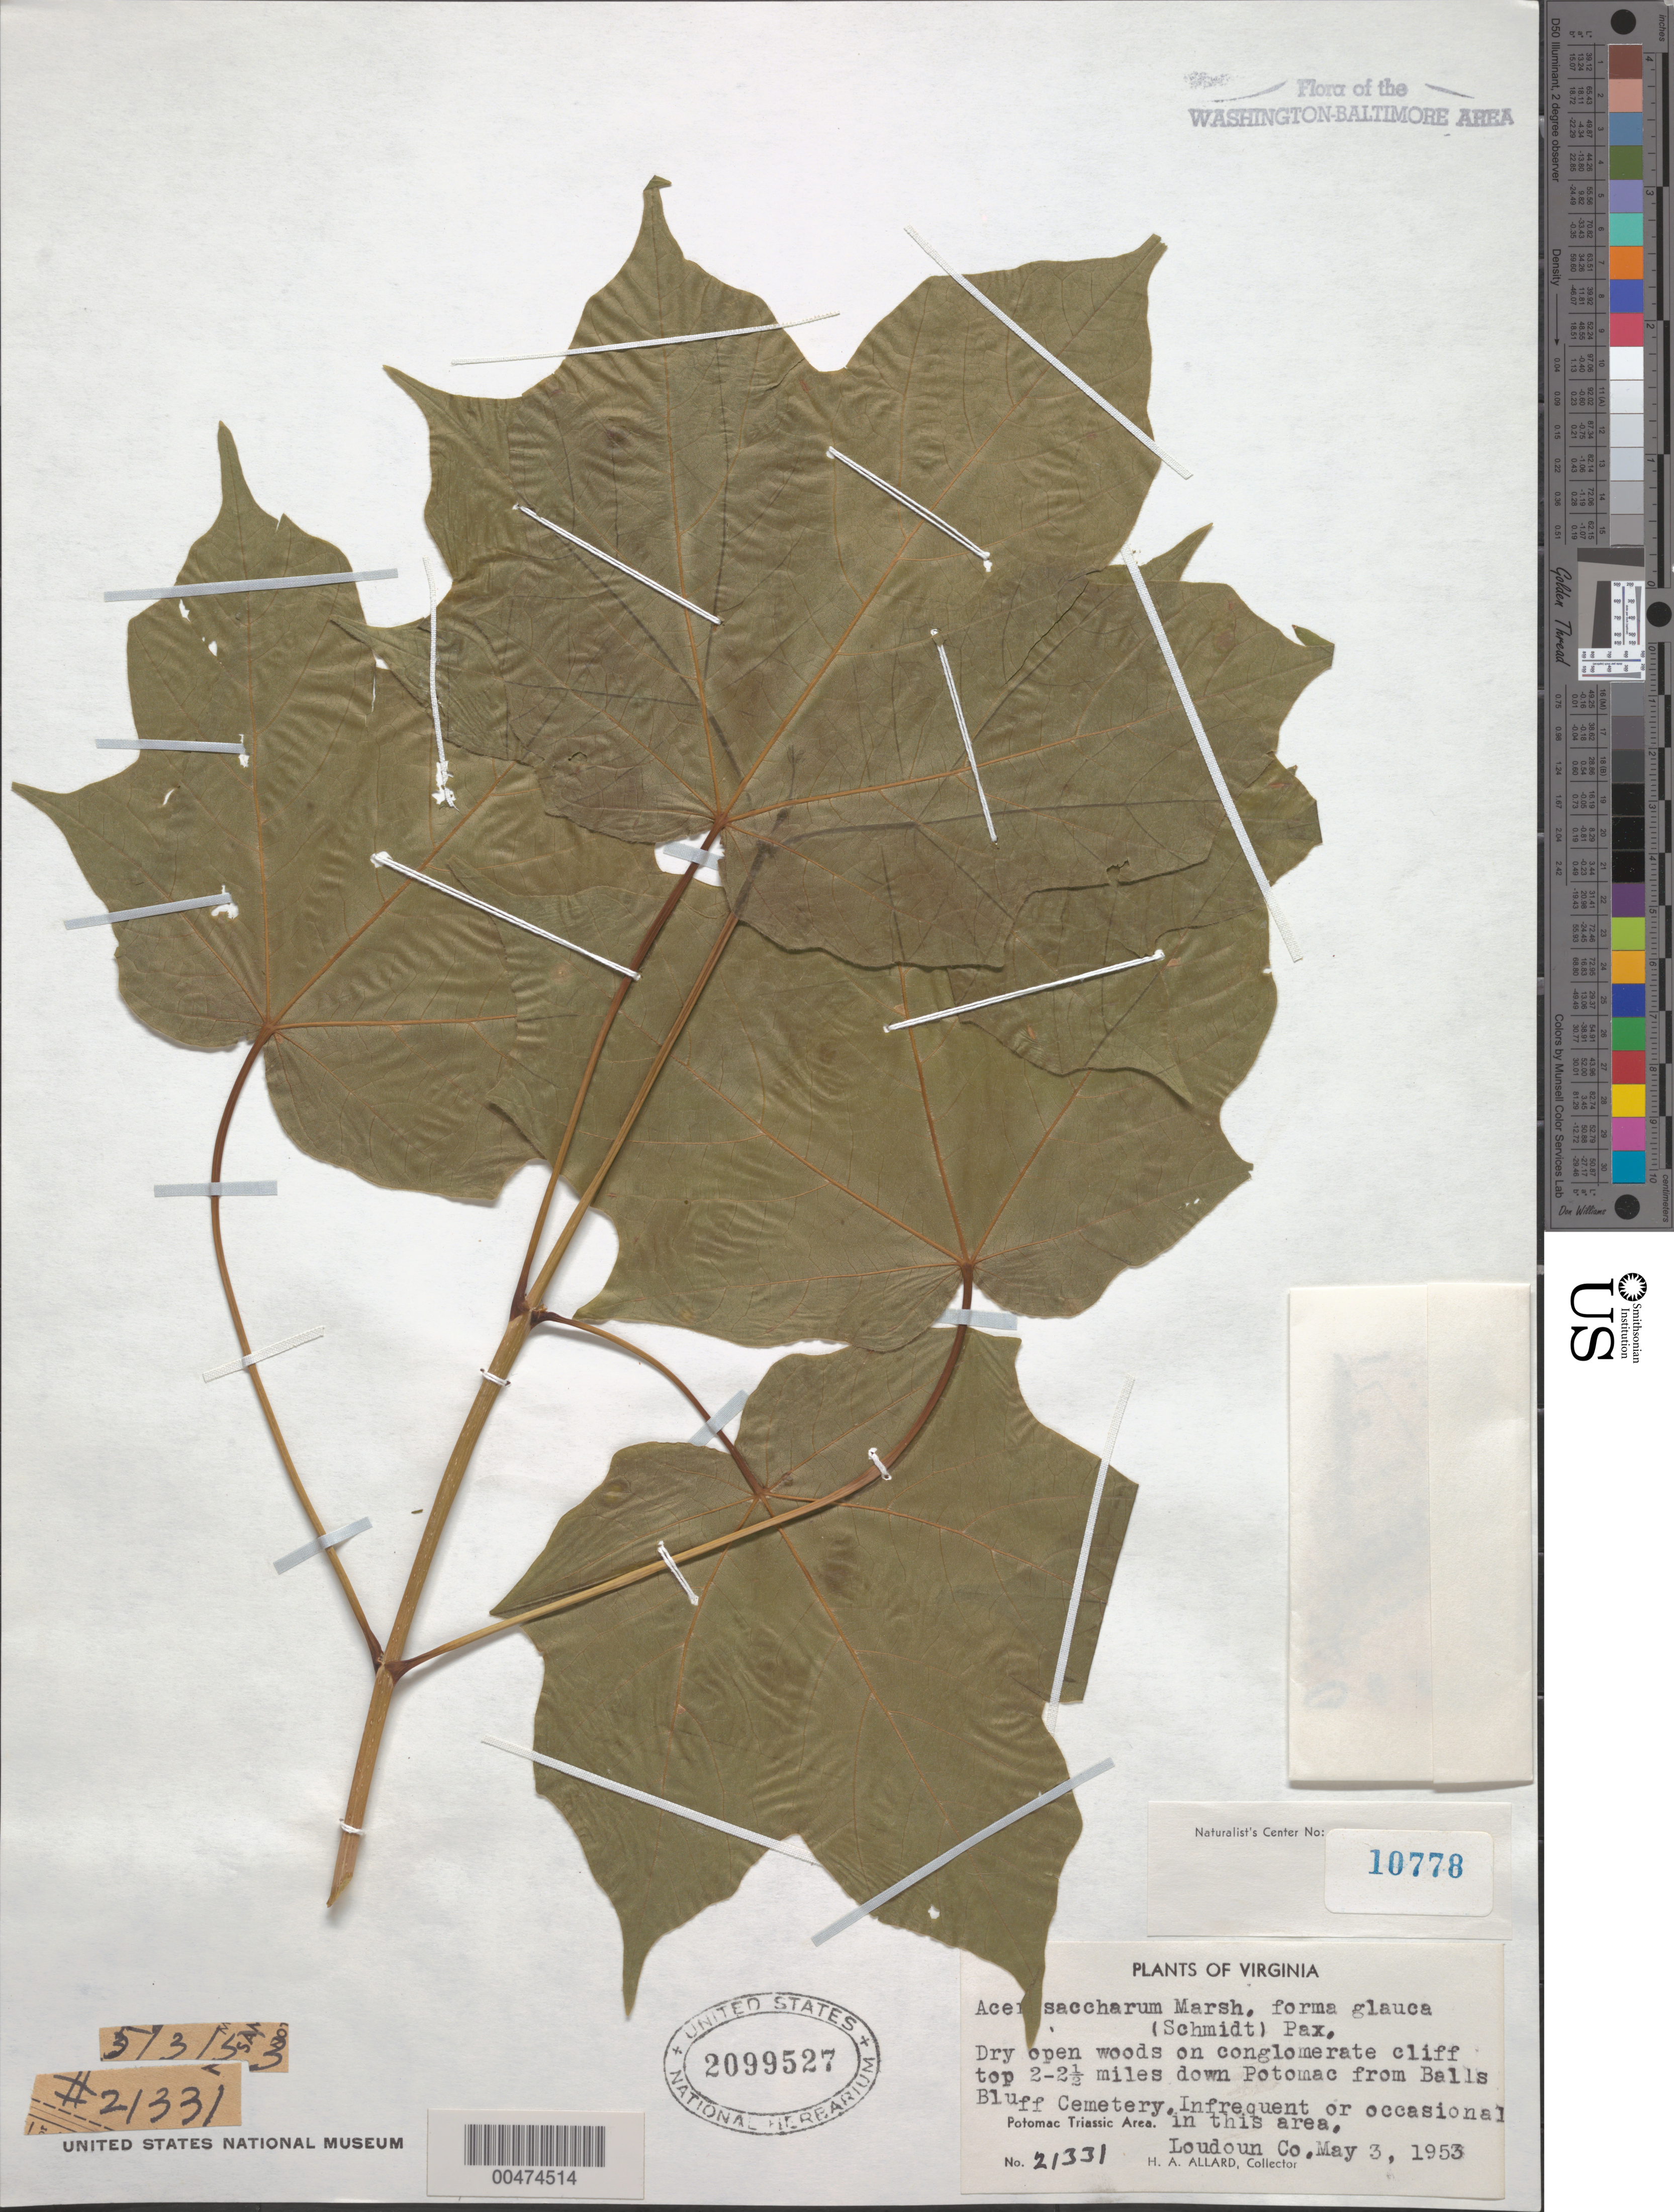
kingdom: Plantae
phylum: Tracheophyta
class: Magnoliopsida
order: Sapindales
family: Sapindaceae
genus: Acer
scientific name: Acer saccharum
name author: Marshall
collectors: H. A. Allard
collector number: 21331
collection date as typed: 03 May 1953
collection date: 1953-05-03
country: United States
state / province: Virginia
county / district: Loudoun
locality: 2.5 mi. down Potomac from Balls Bluff Cemetery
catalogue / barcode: US 2099527